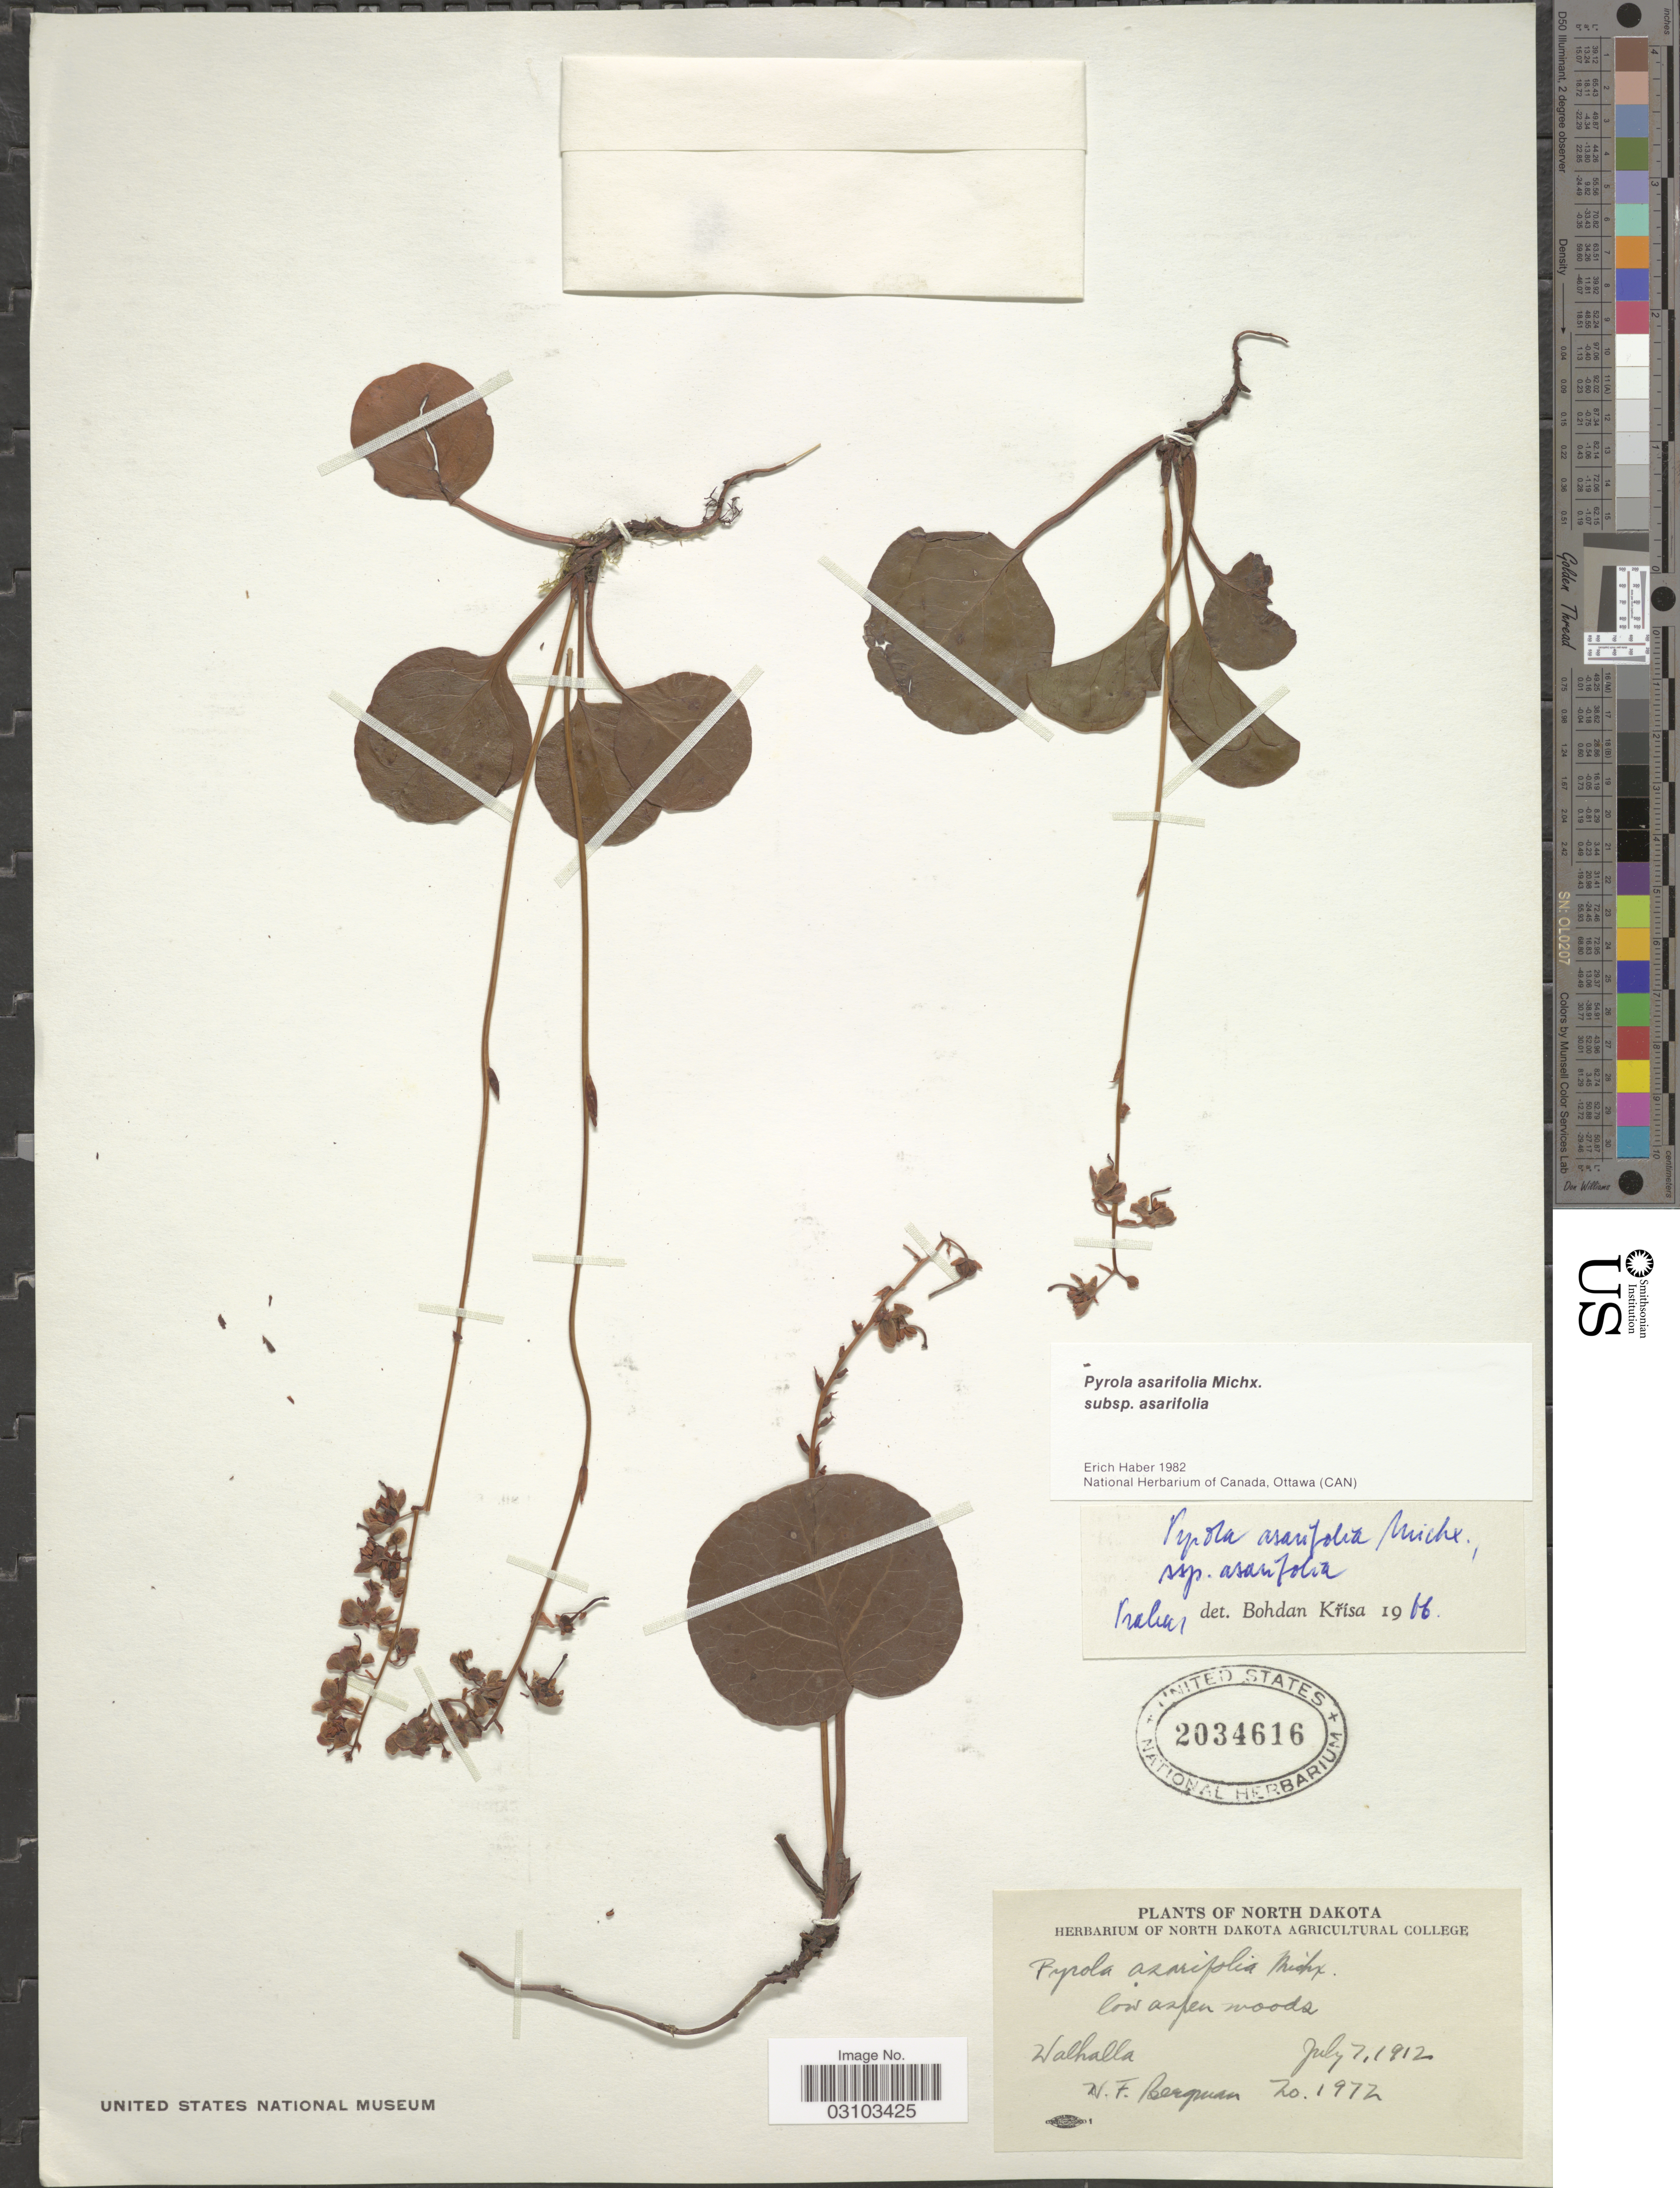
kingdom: Plantae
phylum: Tracheophyta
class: Magnoliopsida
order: Ericales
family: Ericaceae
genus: Pyrola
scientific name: Pyrola asarifolia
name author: Michx.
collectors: H. Bergman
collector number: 1972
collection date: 1912-07-07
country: United States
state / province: North Dakota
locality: Walhalla.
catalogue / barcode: US 2034616